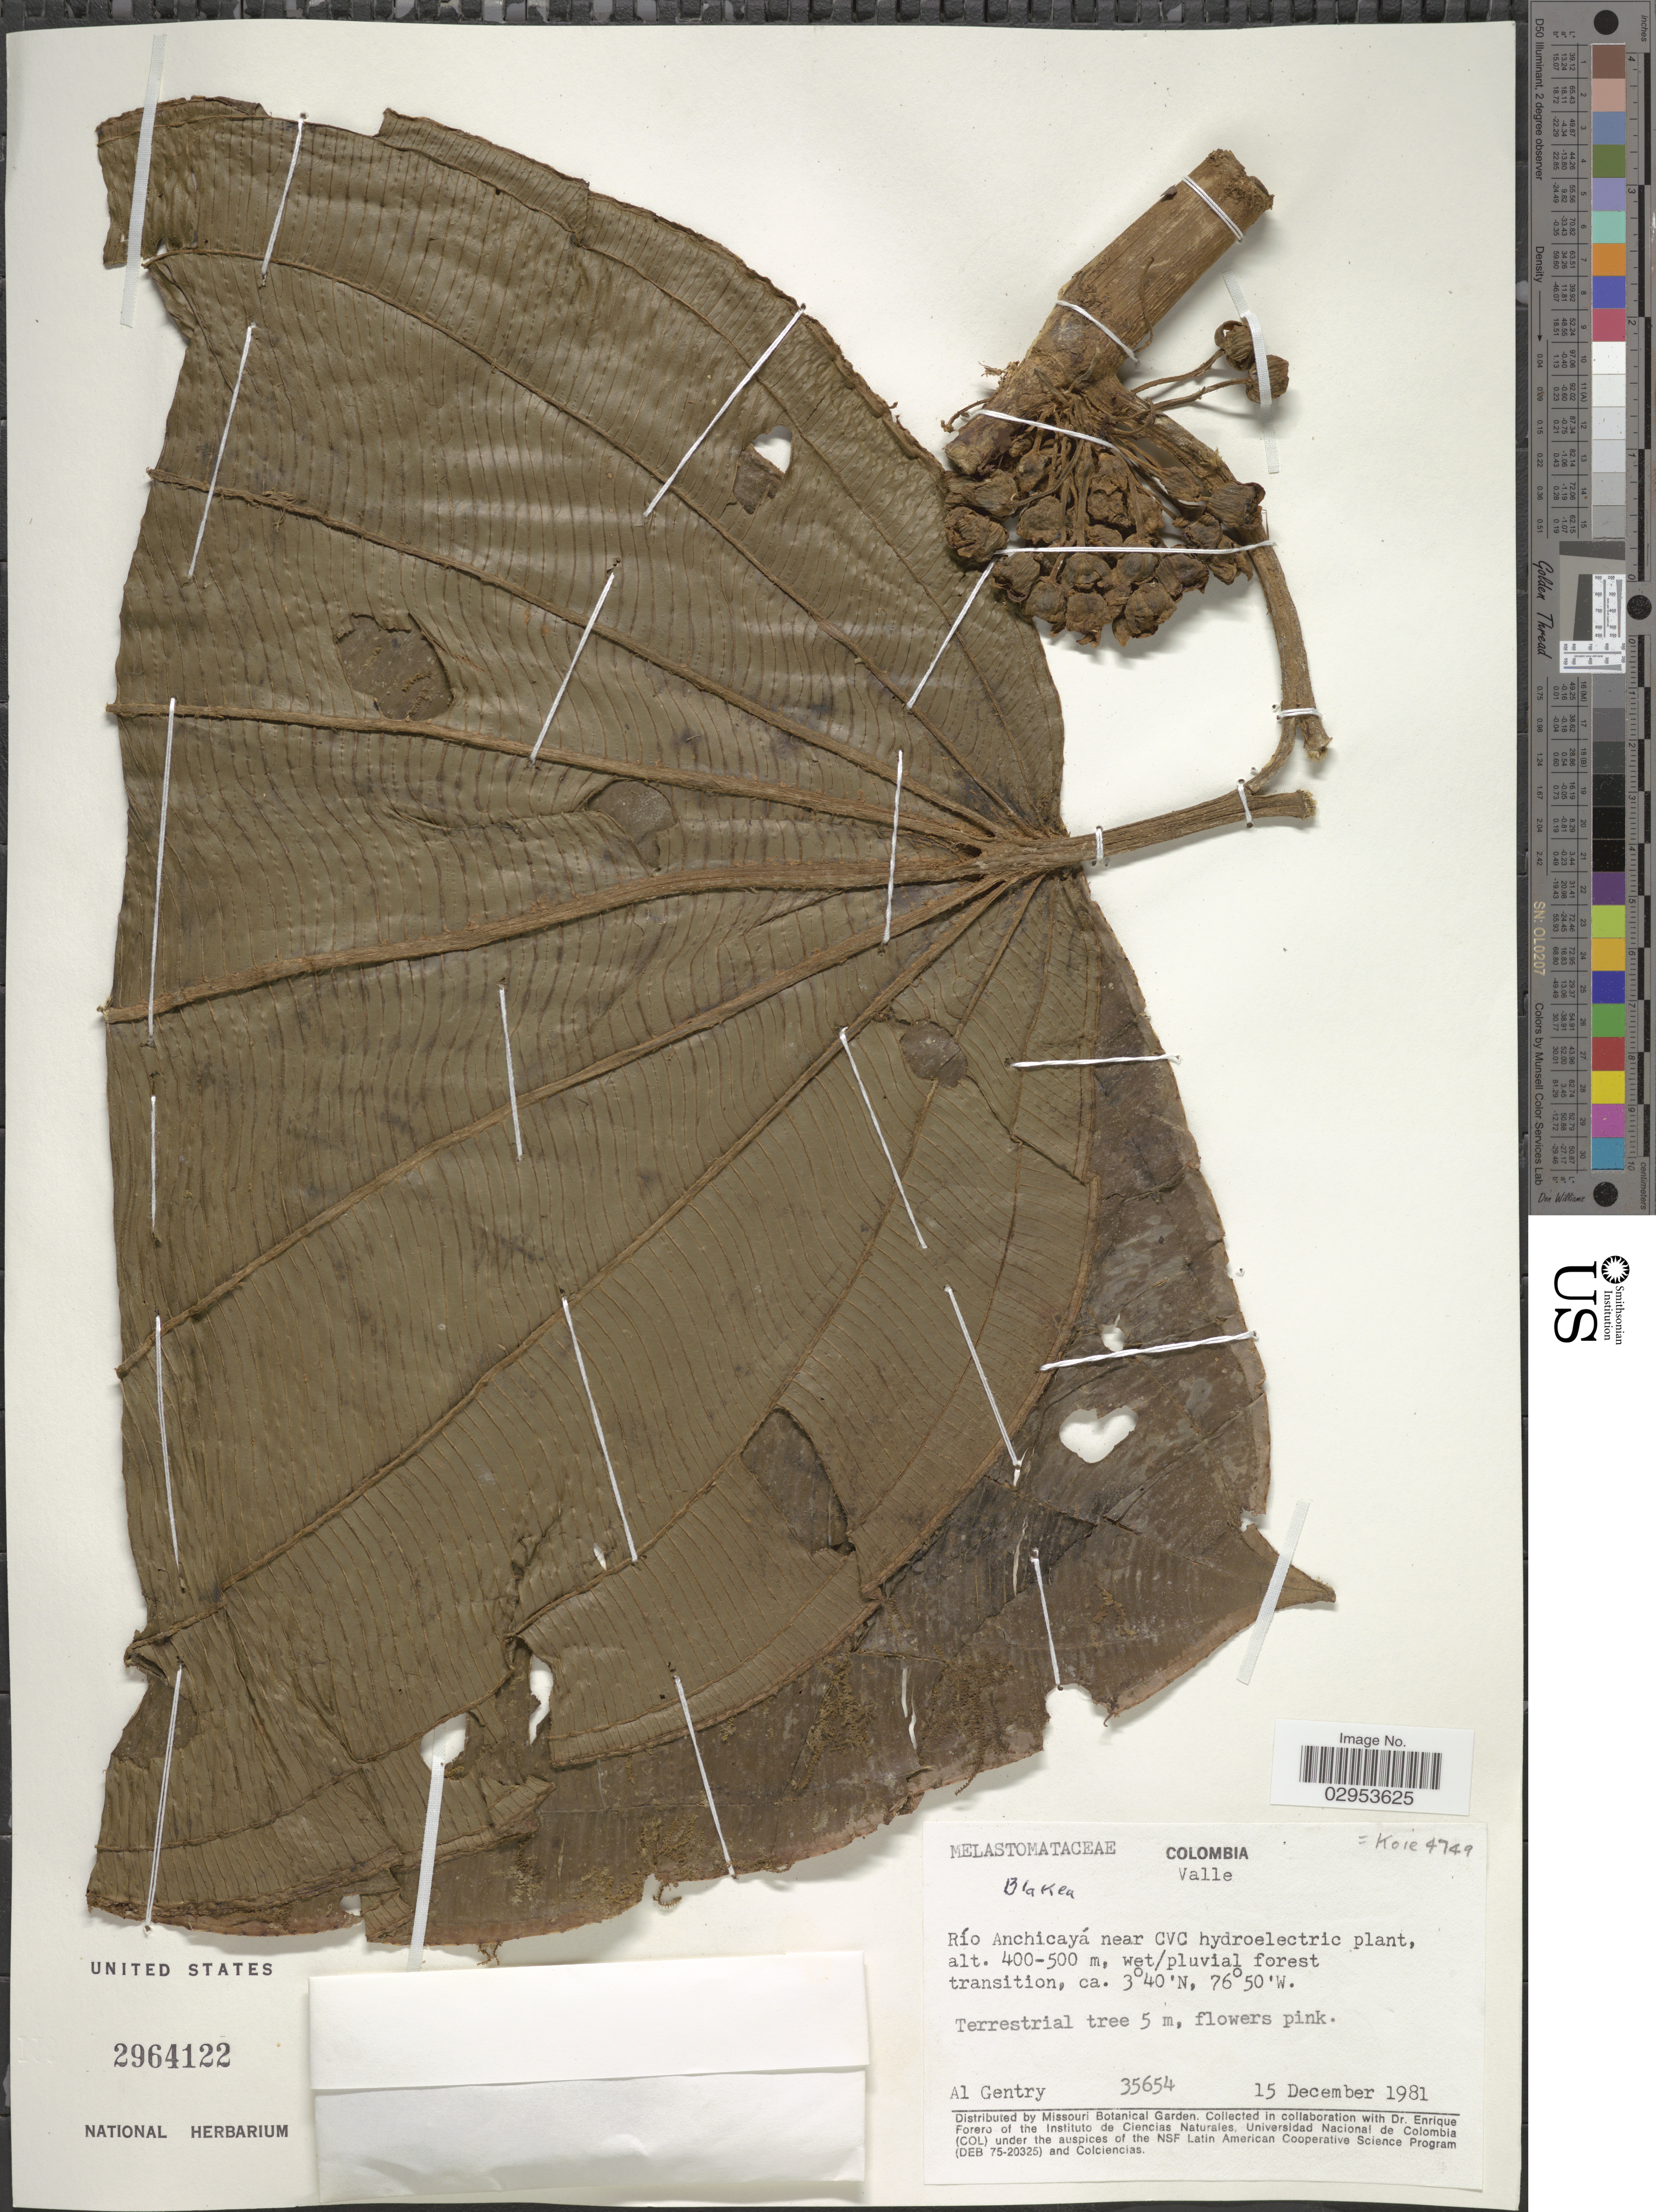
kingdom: Plantae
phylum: Tracheophyta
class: Magnoliopsida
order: Myrtales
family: Melastomataceae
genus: Blakea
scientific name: Blakea sp.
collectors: A. H. Gentry & E. Forero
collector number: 35654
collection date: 1981-11-15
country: Colombia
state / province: Valle del Cauca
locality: Valle. Río Anchicayá near CVC hydroelectric plant.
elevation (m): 400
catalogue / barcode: US 2964122